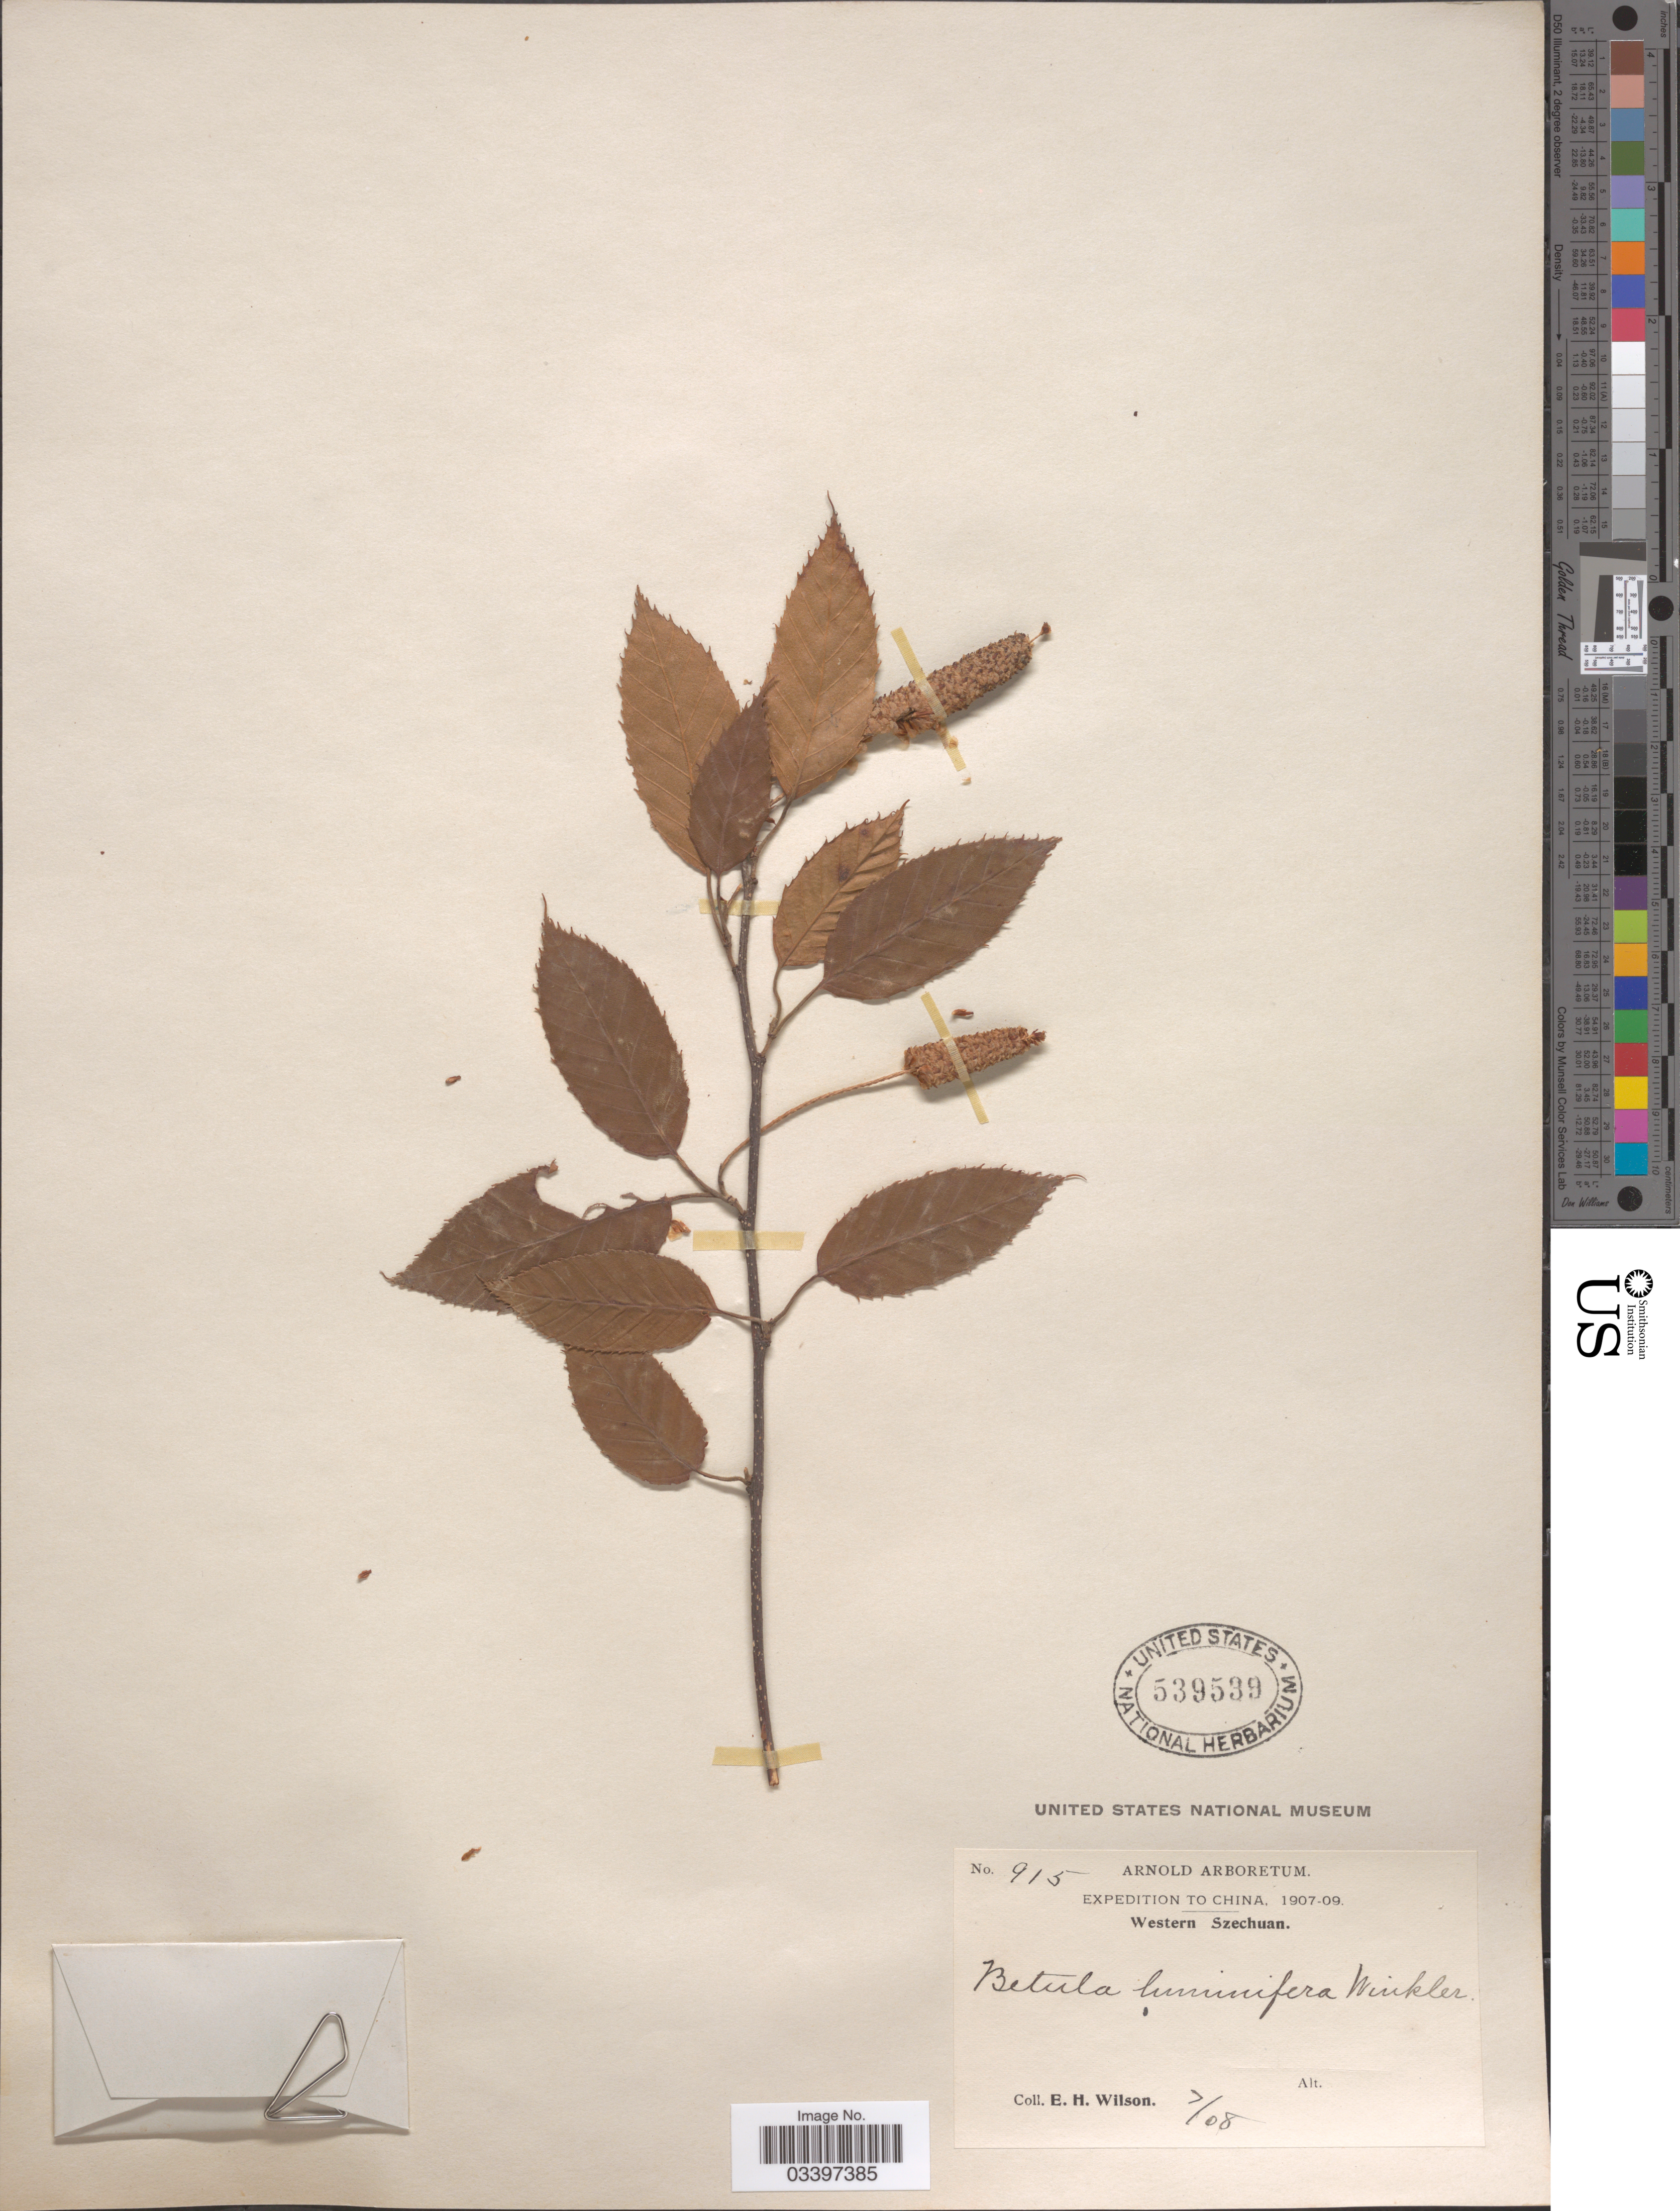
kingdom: Plantae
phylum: Tracheophyta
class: Magnoliopsida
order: Fagales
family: Betulaceae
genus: Betula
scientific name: Betula luminifera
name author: H.J.P. Winkl.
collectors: E. Wilson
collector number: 915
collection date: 1908-07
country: China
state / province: Sichuan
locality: Western Szechuan.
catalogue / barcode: US 539539